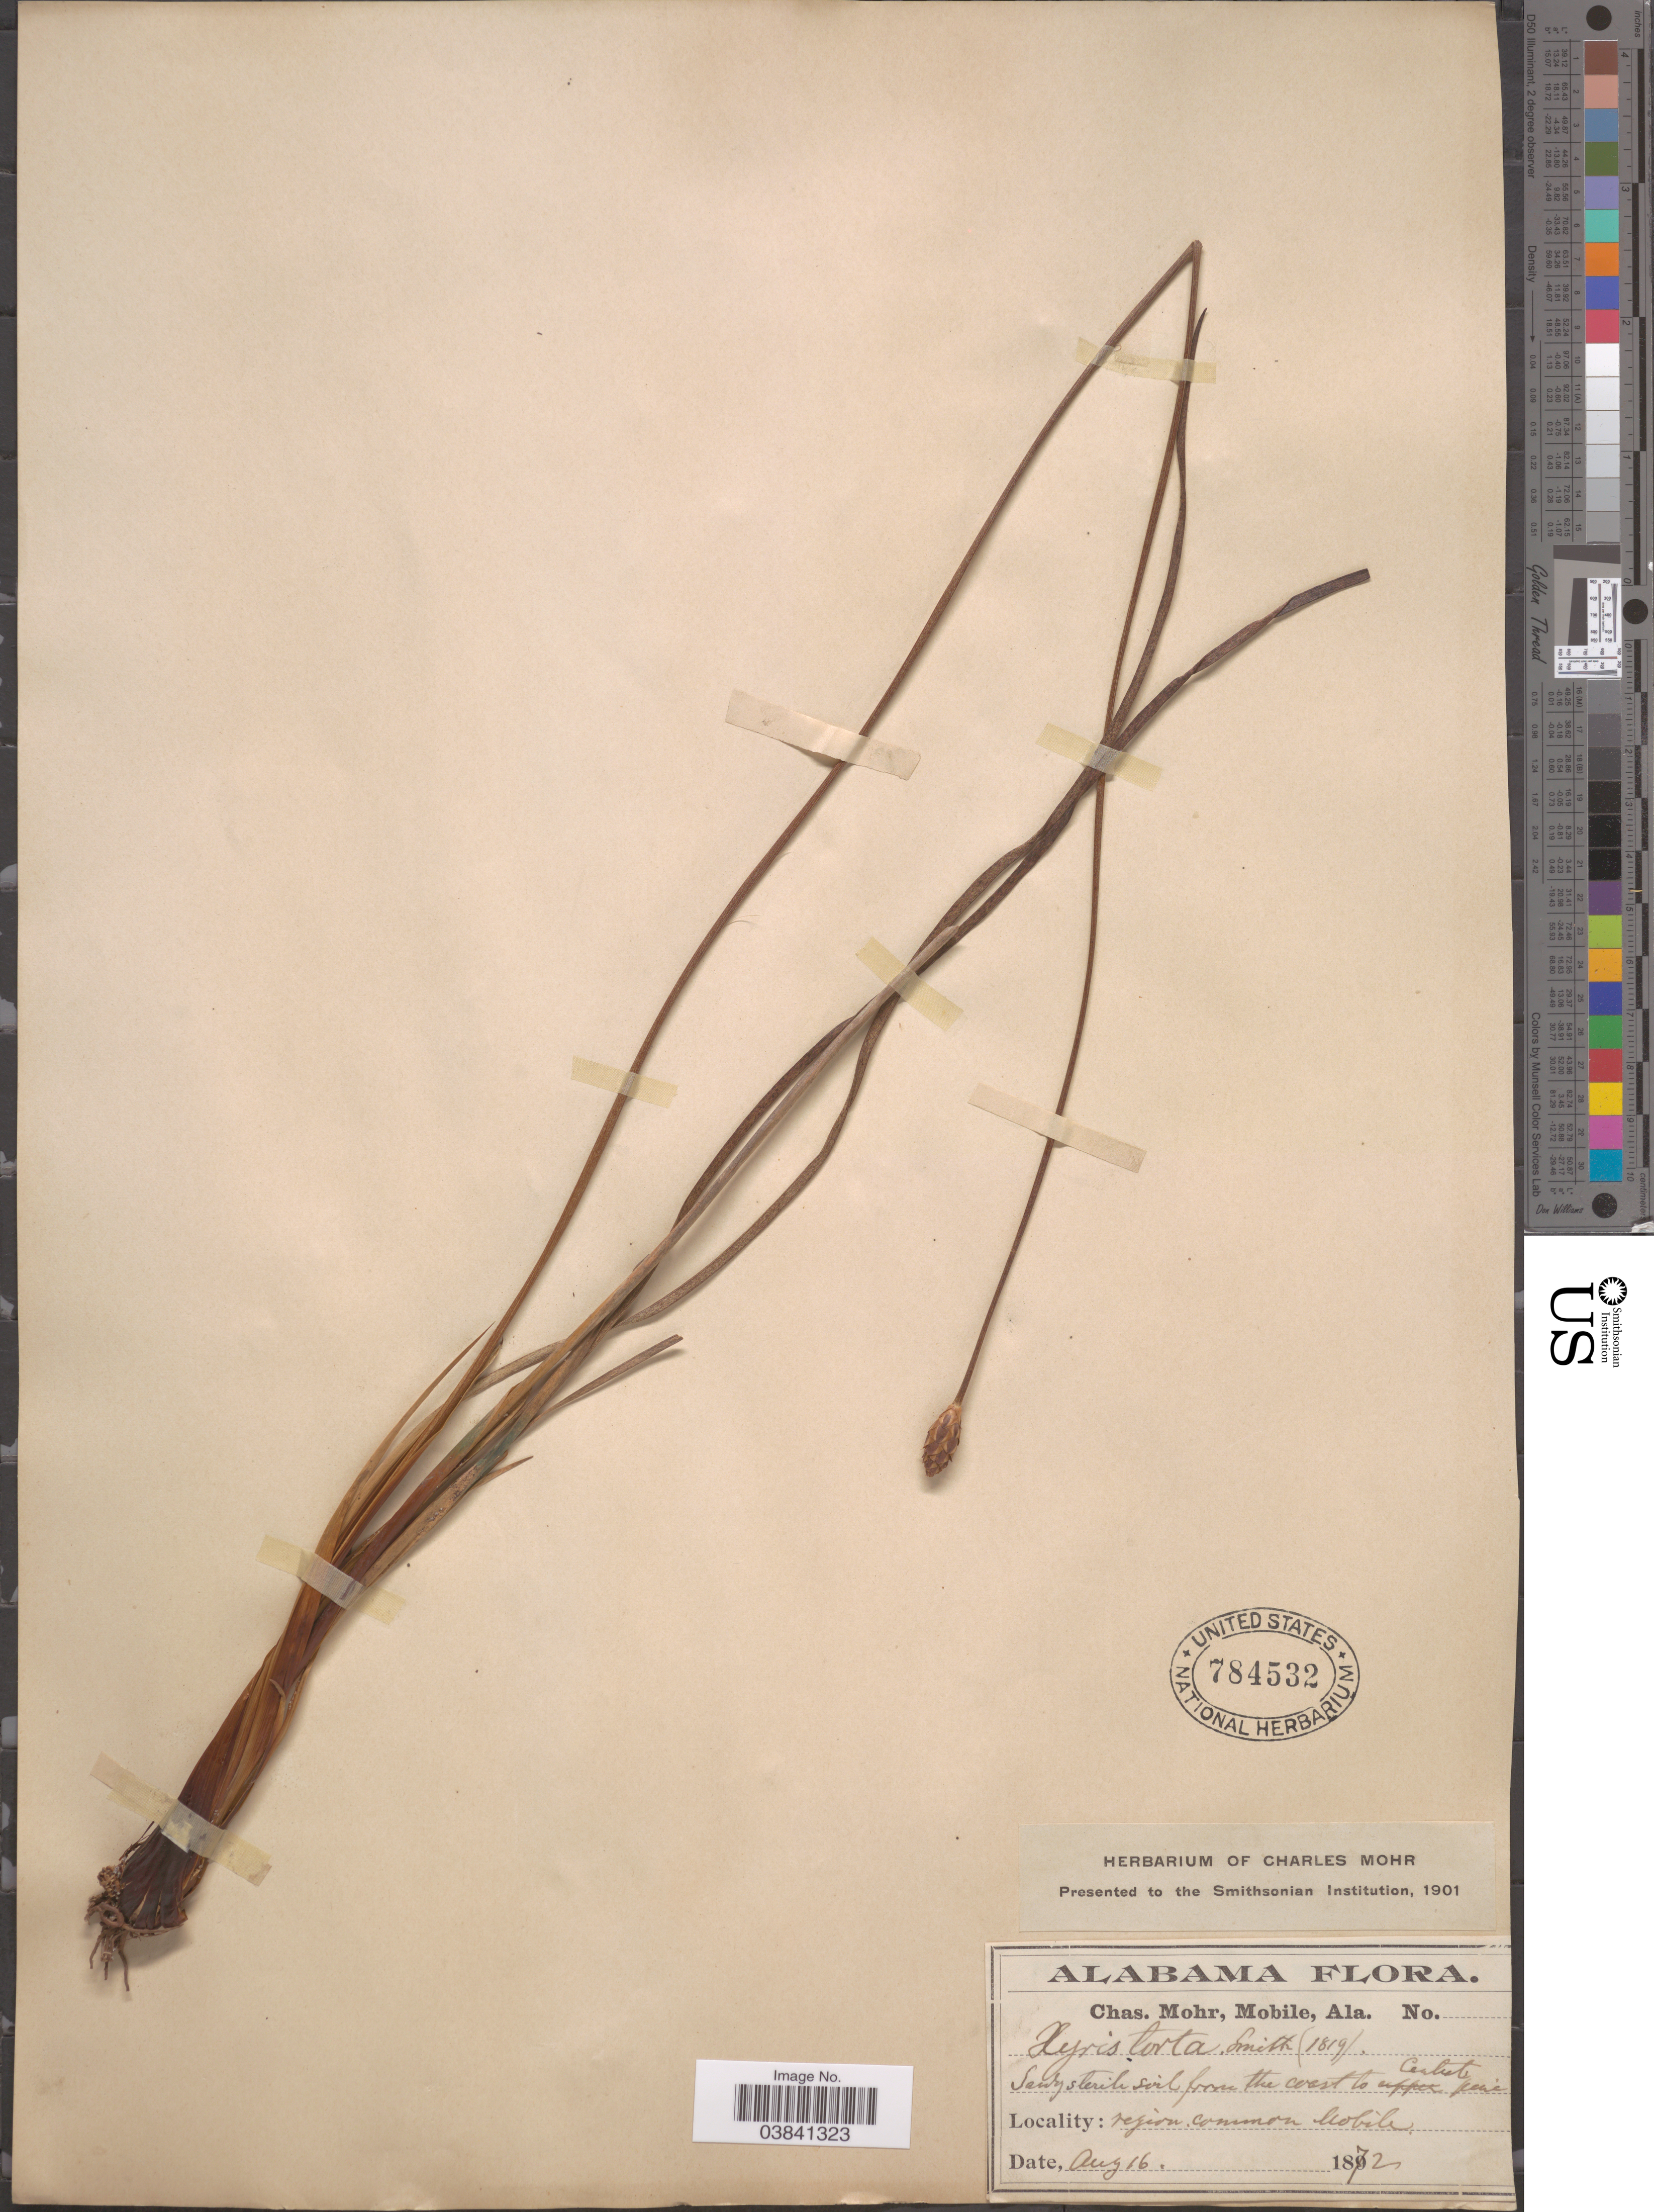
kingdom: Plantae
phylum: Tracheophyta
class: Liliopsida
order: Poales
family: Xyridaceae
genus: Xyris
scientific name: Xyris caroliniana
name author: Walter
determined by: Strong, Mark T., (BOT), Smithsonian Institution - National Museum of Natural History (UNITED STATES)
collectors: Mohr, C. T. (herbarium)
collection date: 1872-08-16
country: United States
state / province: Alabama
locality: From the coast to Central pine region. Mobile.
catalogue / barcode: US 784532